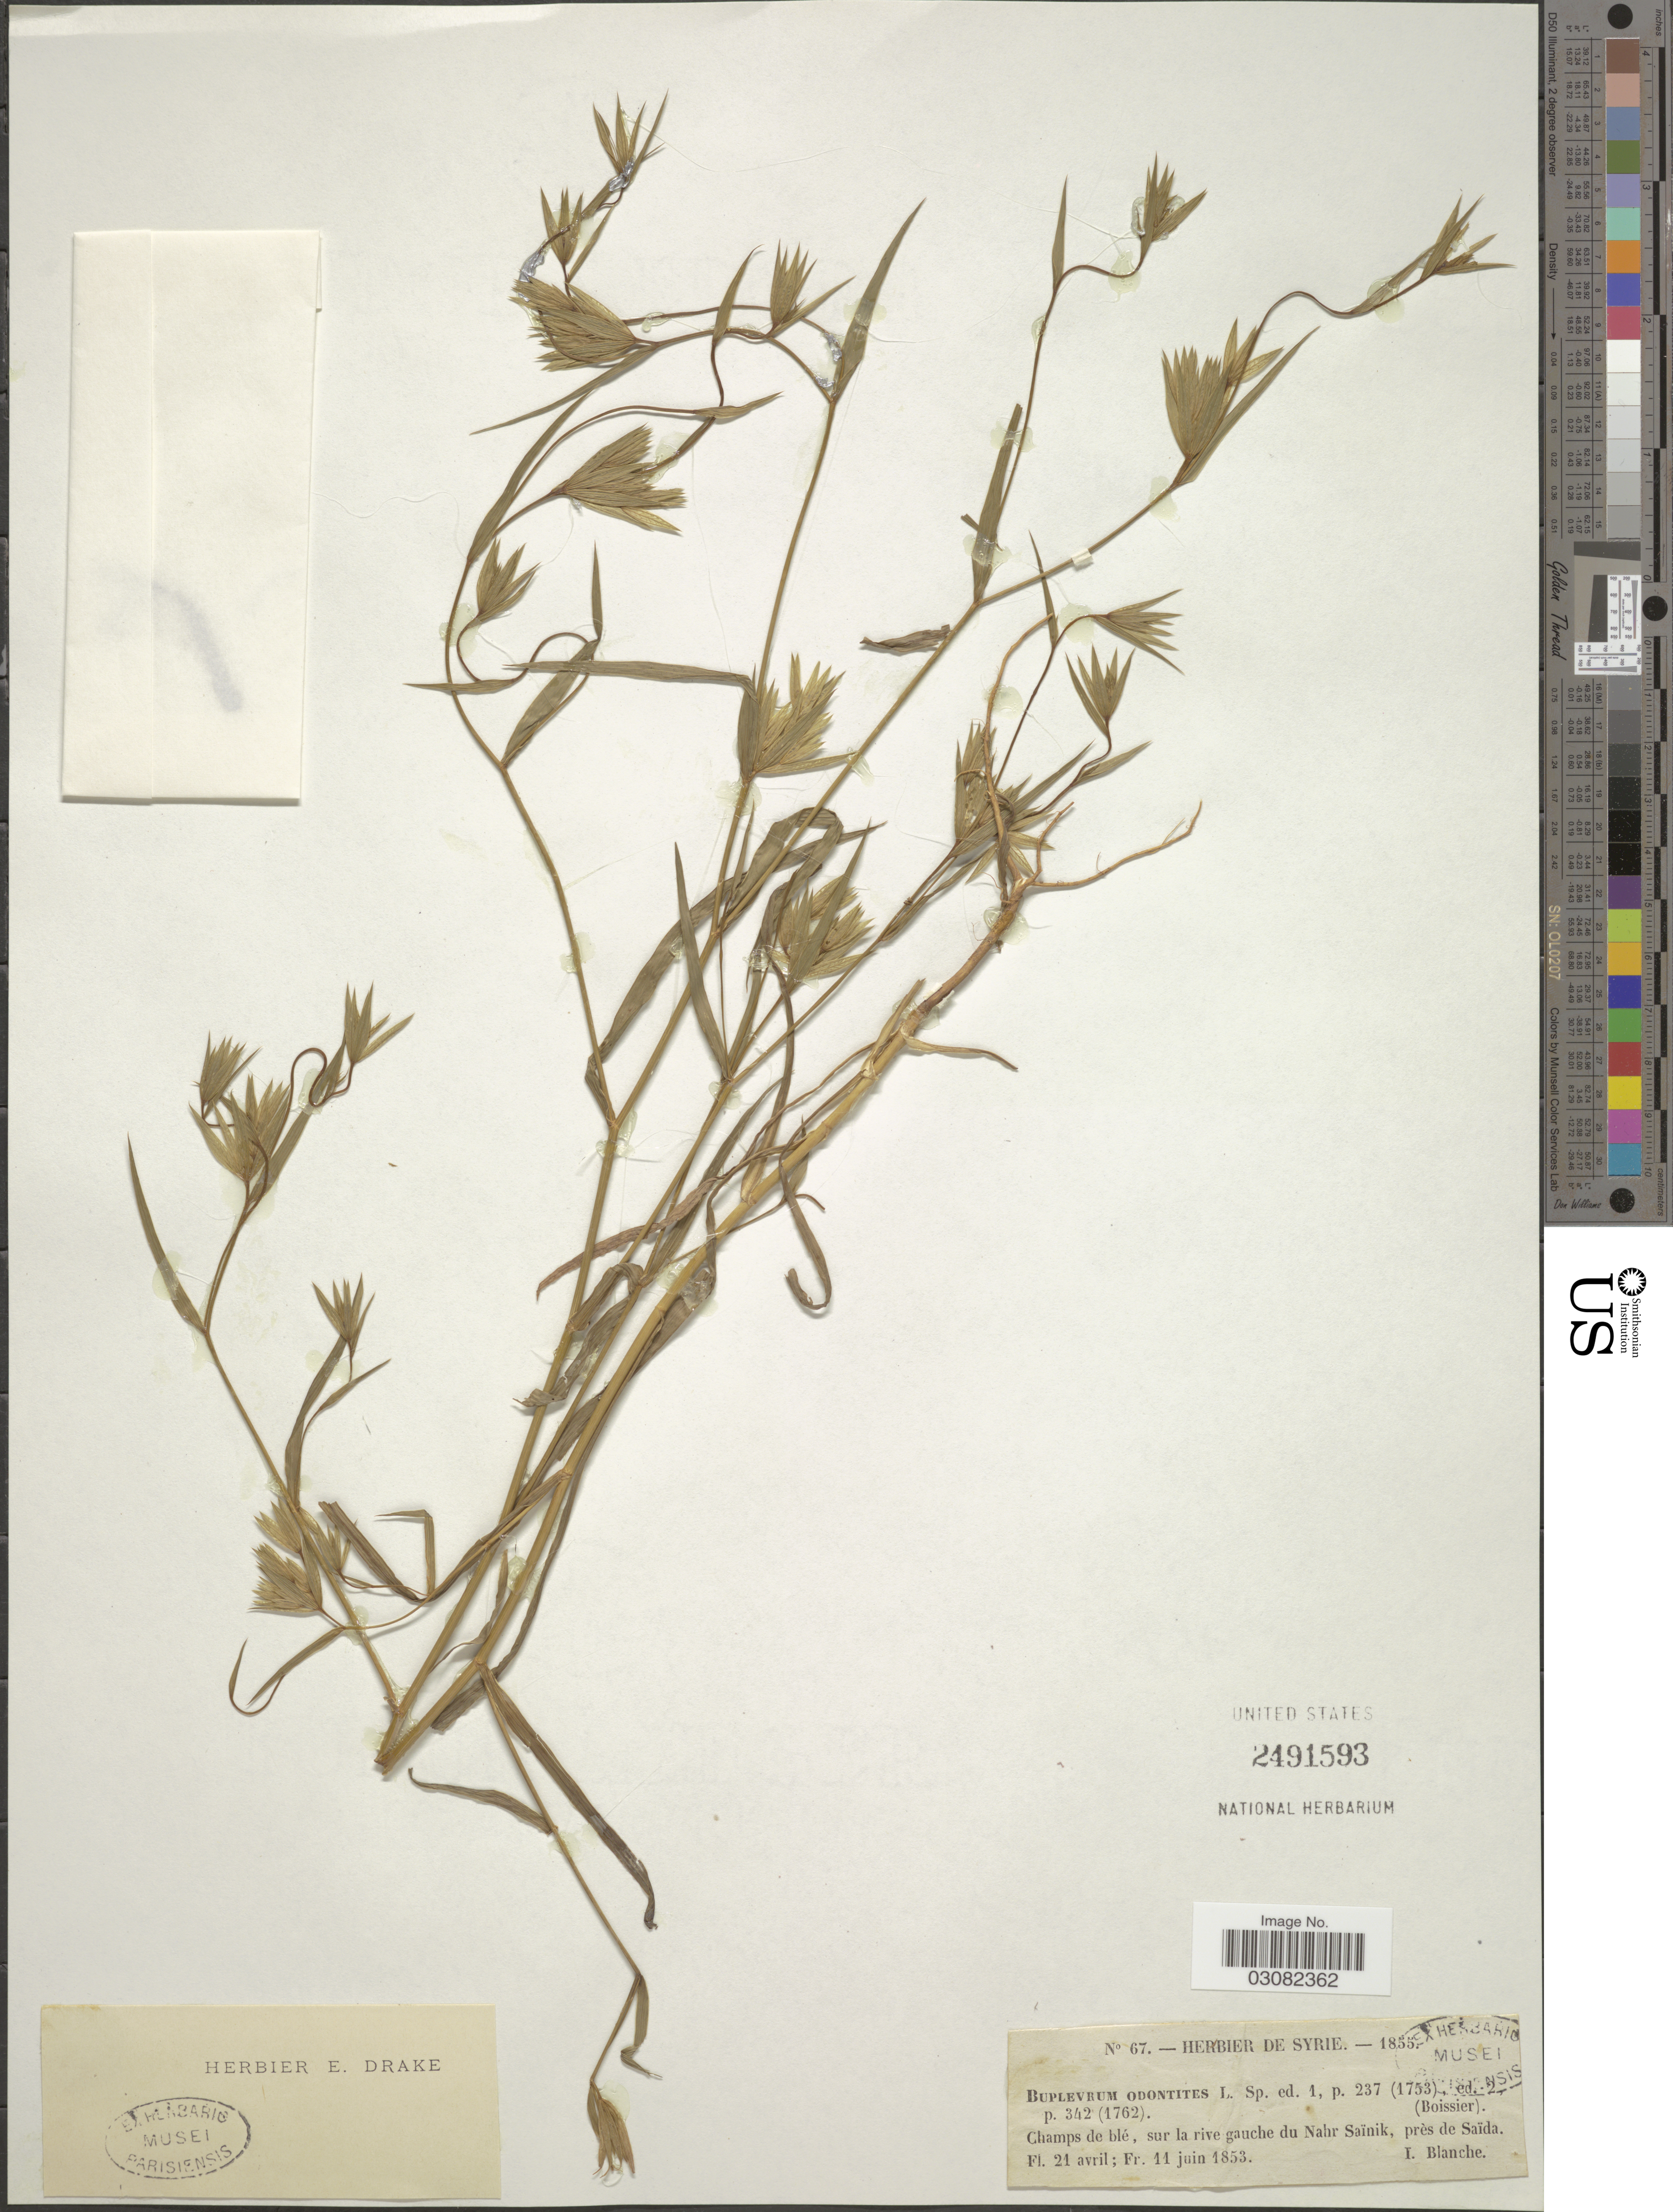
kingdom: Plantae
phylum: Tracheophyta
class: Magnoliopsida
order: Apiales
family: Apiaceae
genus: Bupleurum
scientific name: Bupleurum odontites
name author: L.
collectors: I. Blanche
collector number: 67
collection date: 1853-04-21/1853-06-11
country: Algeria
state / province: Saïda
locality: Champs de blé, sur la rive gauche du Nahr Saïnik.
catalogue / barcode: US 2491593